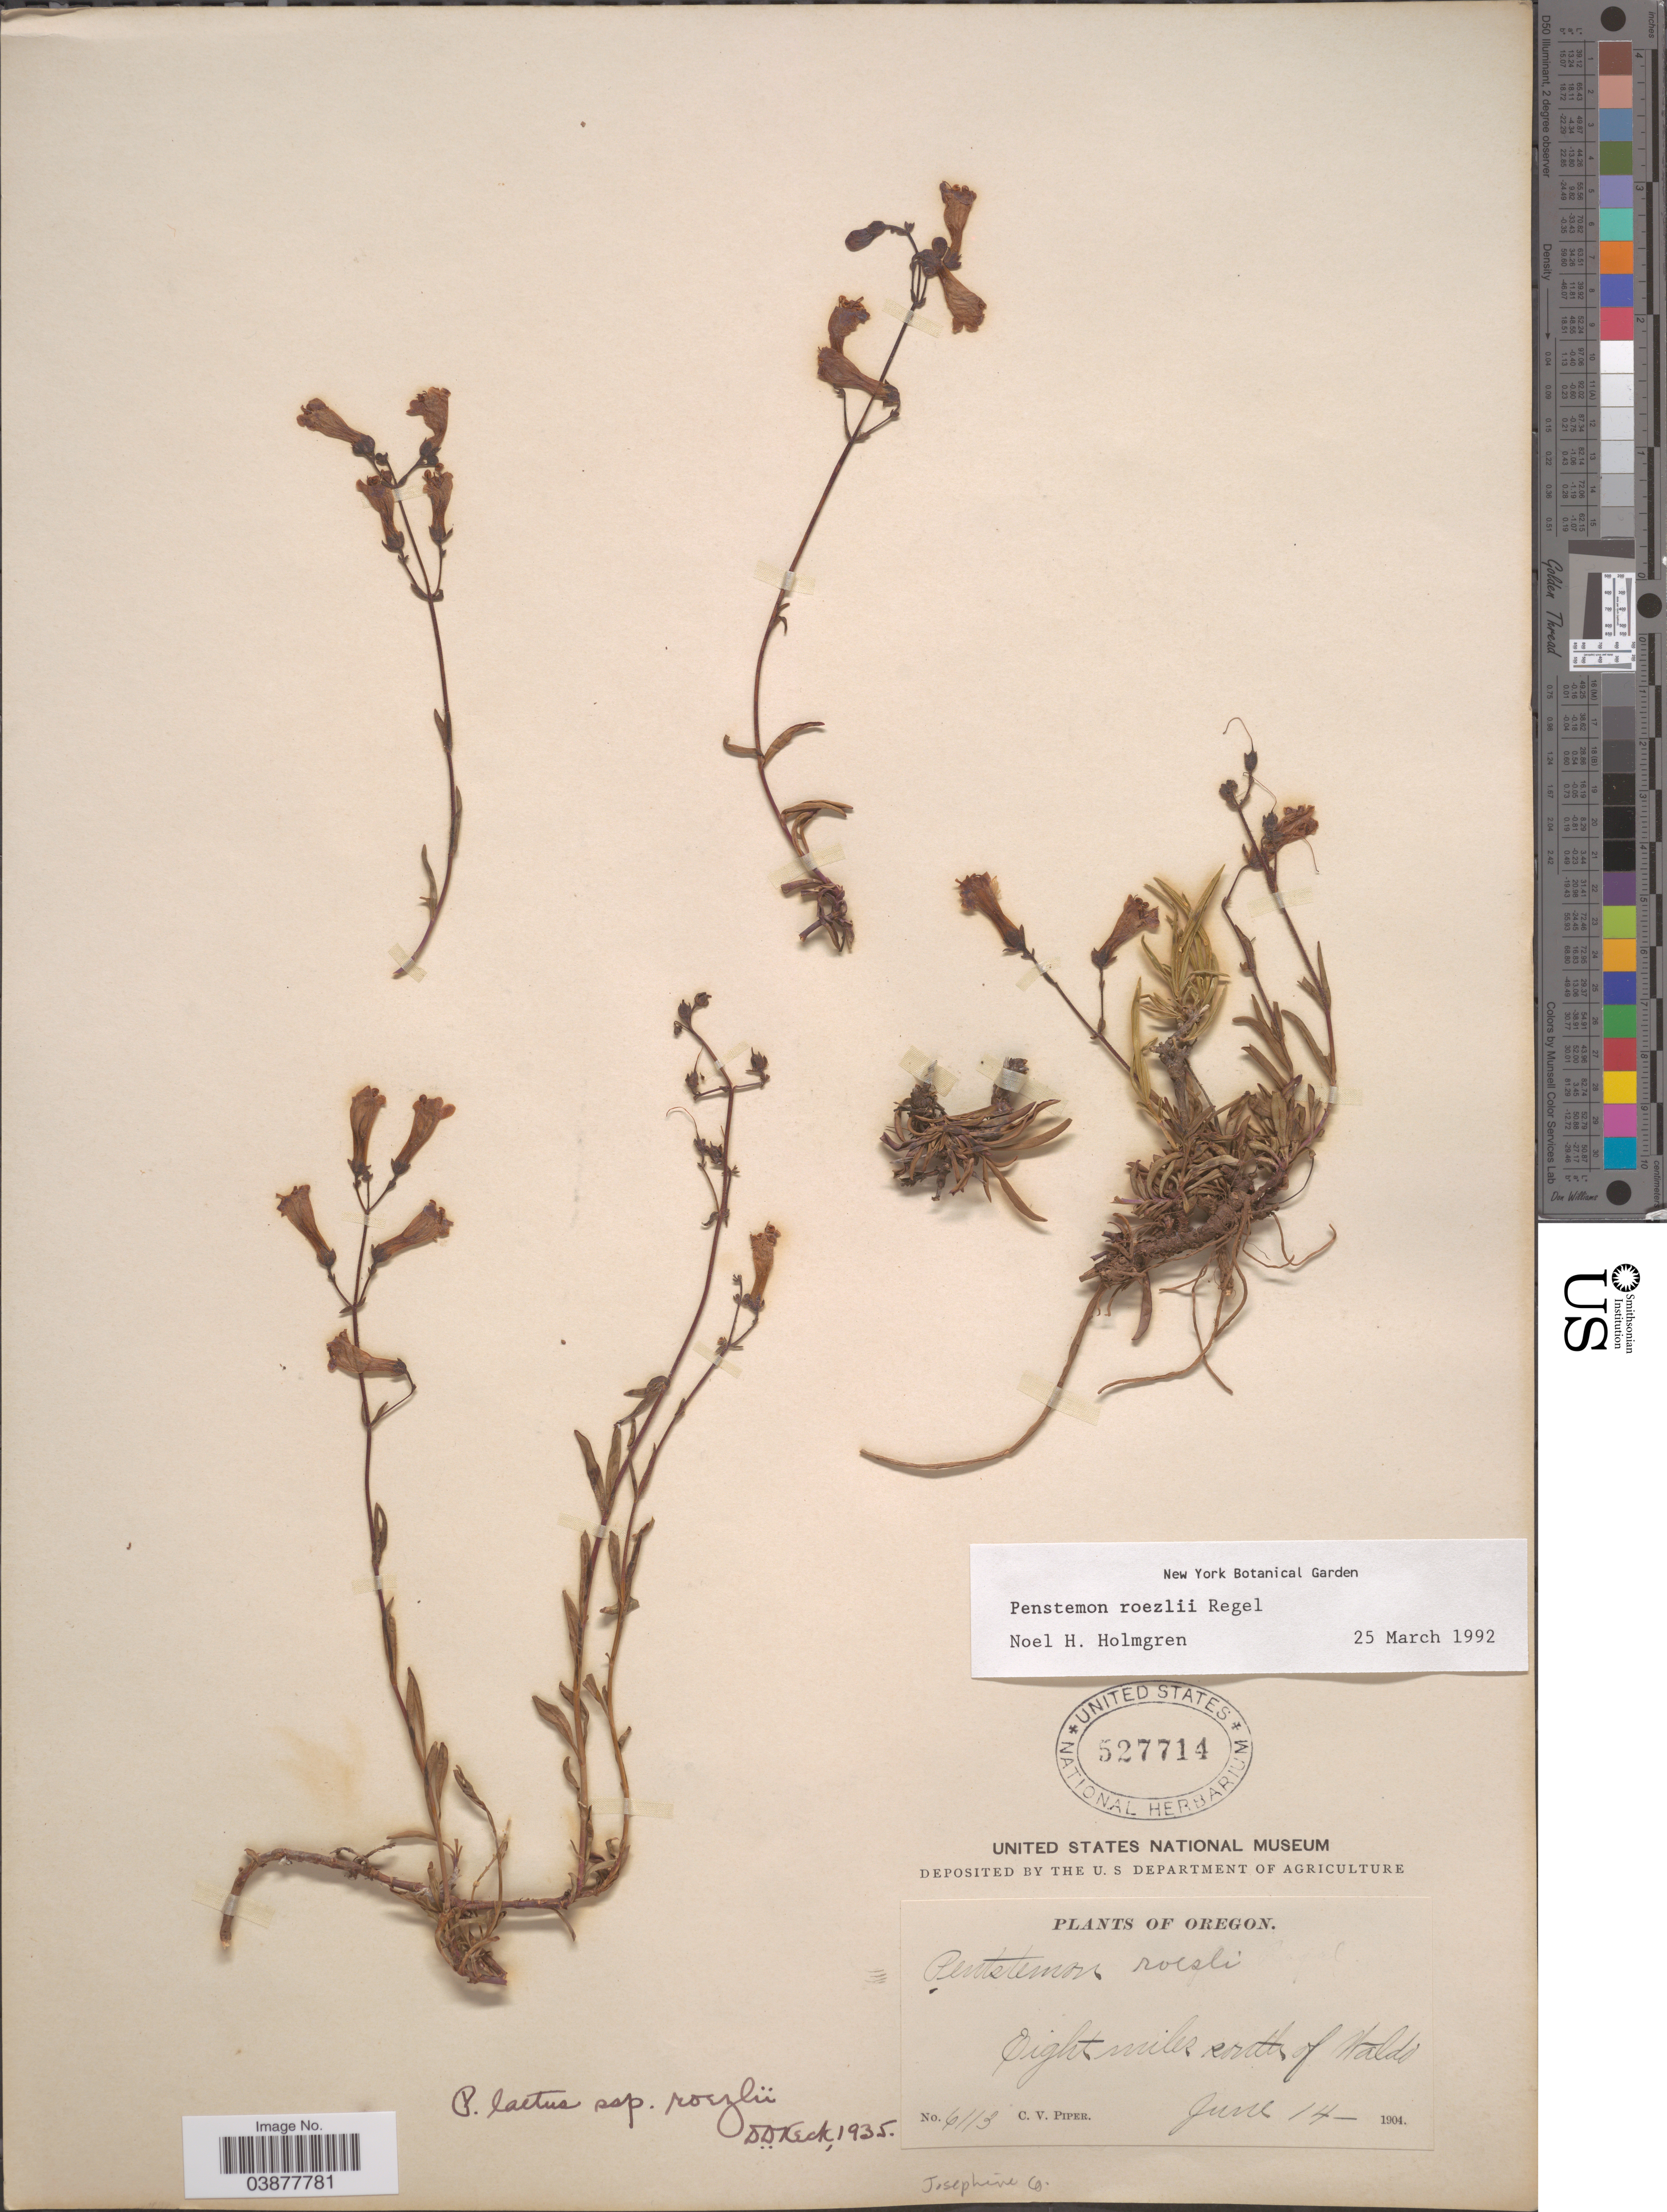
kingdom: Plantae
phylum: Tracheophyta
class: Magnoliopsida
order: Lamiales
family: Plantaginaceae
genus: Penstemon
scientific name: Penstemon roezlii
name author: Regel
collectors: C. V. Piper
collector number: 6113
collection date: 1904-06-14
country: United States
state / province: Oregon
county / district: Josephine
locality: Eight miles south of Waldo. Josephine Co.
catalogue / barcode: US 527714